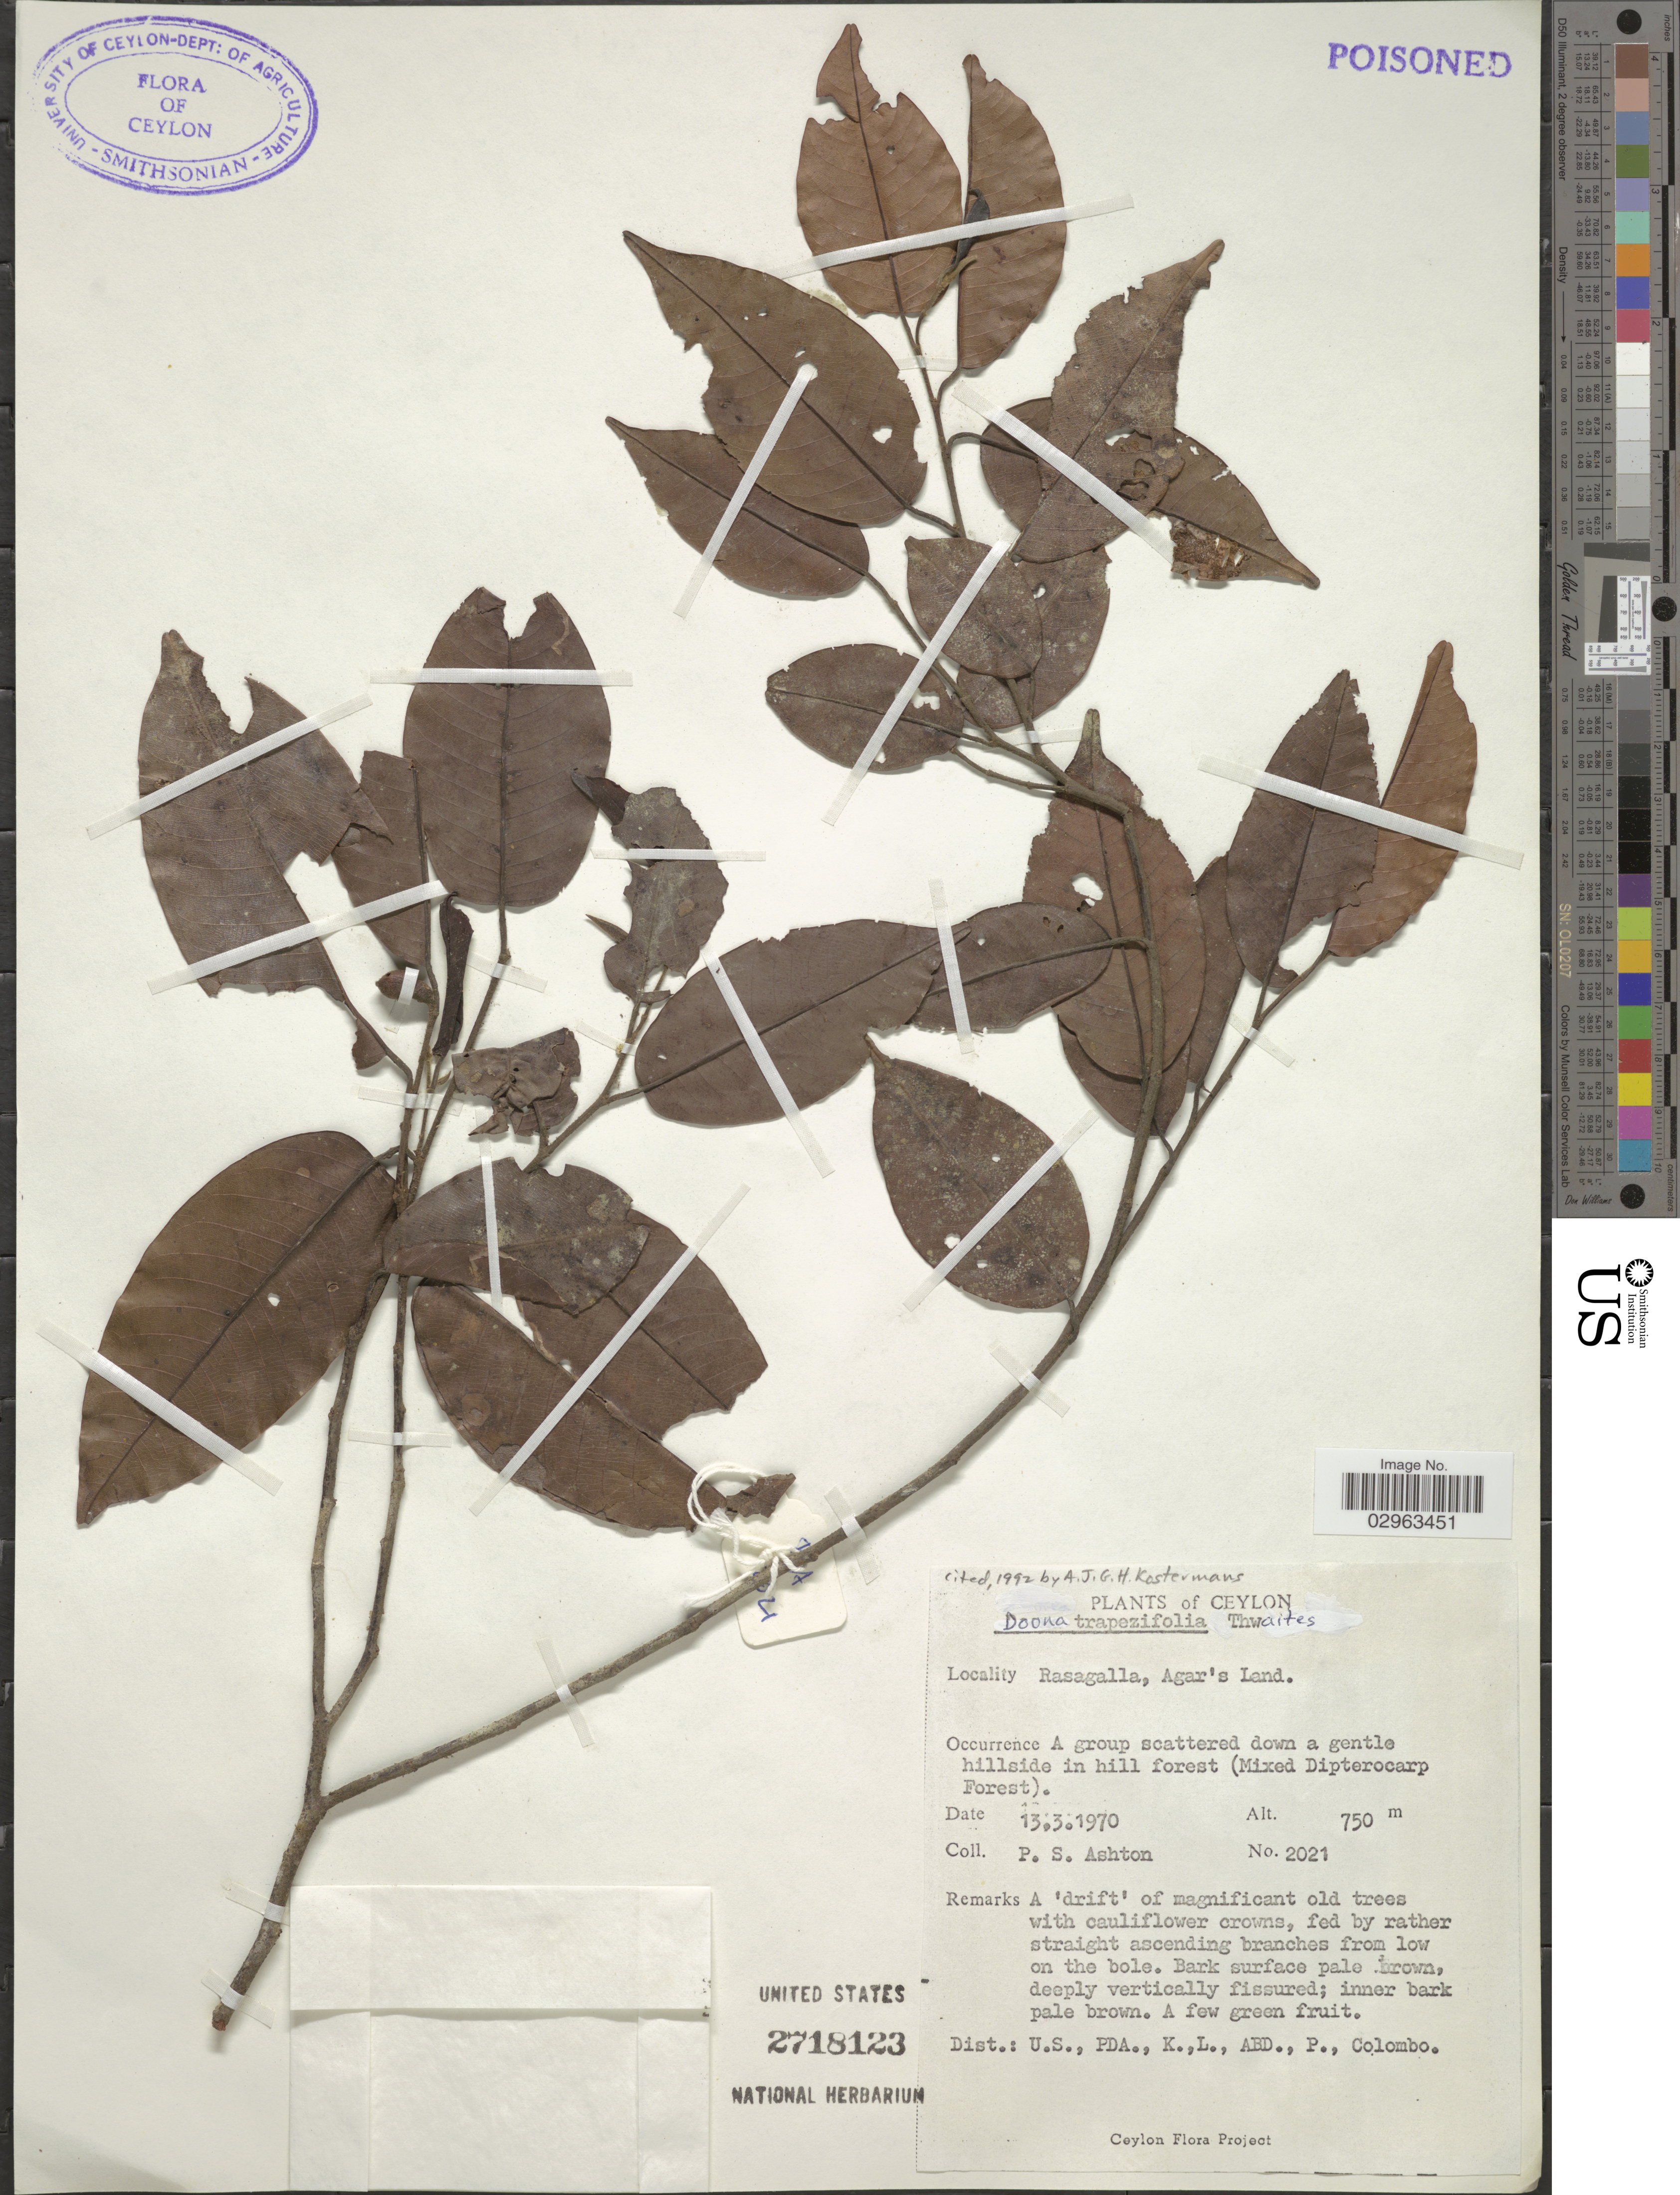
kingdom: Plantae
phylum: Tracheophyta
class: Magnoliopsida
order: Malvales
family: Dipterocarpaceae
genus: Doona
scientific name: Doona trapezifolia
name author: Thwaites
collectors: P. S. Ashton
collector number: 2021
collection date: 1970-03-13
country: Sri Lanka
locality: Ceylon. Rasagalla, Agar's Land.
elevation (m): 750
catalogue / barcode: US 2718123